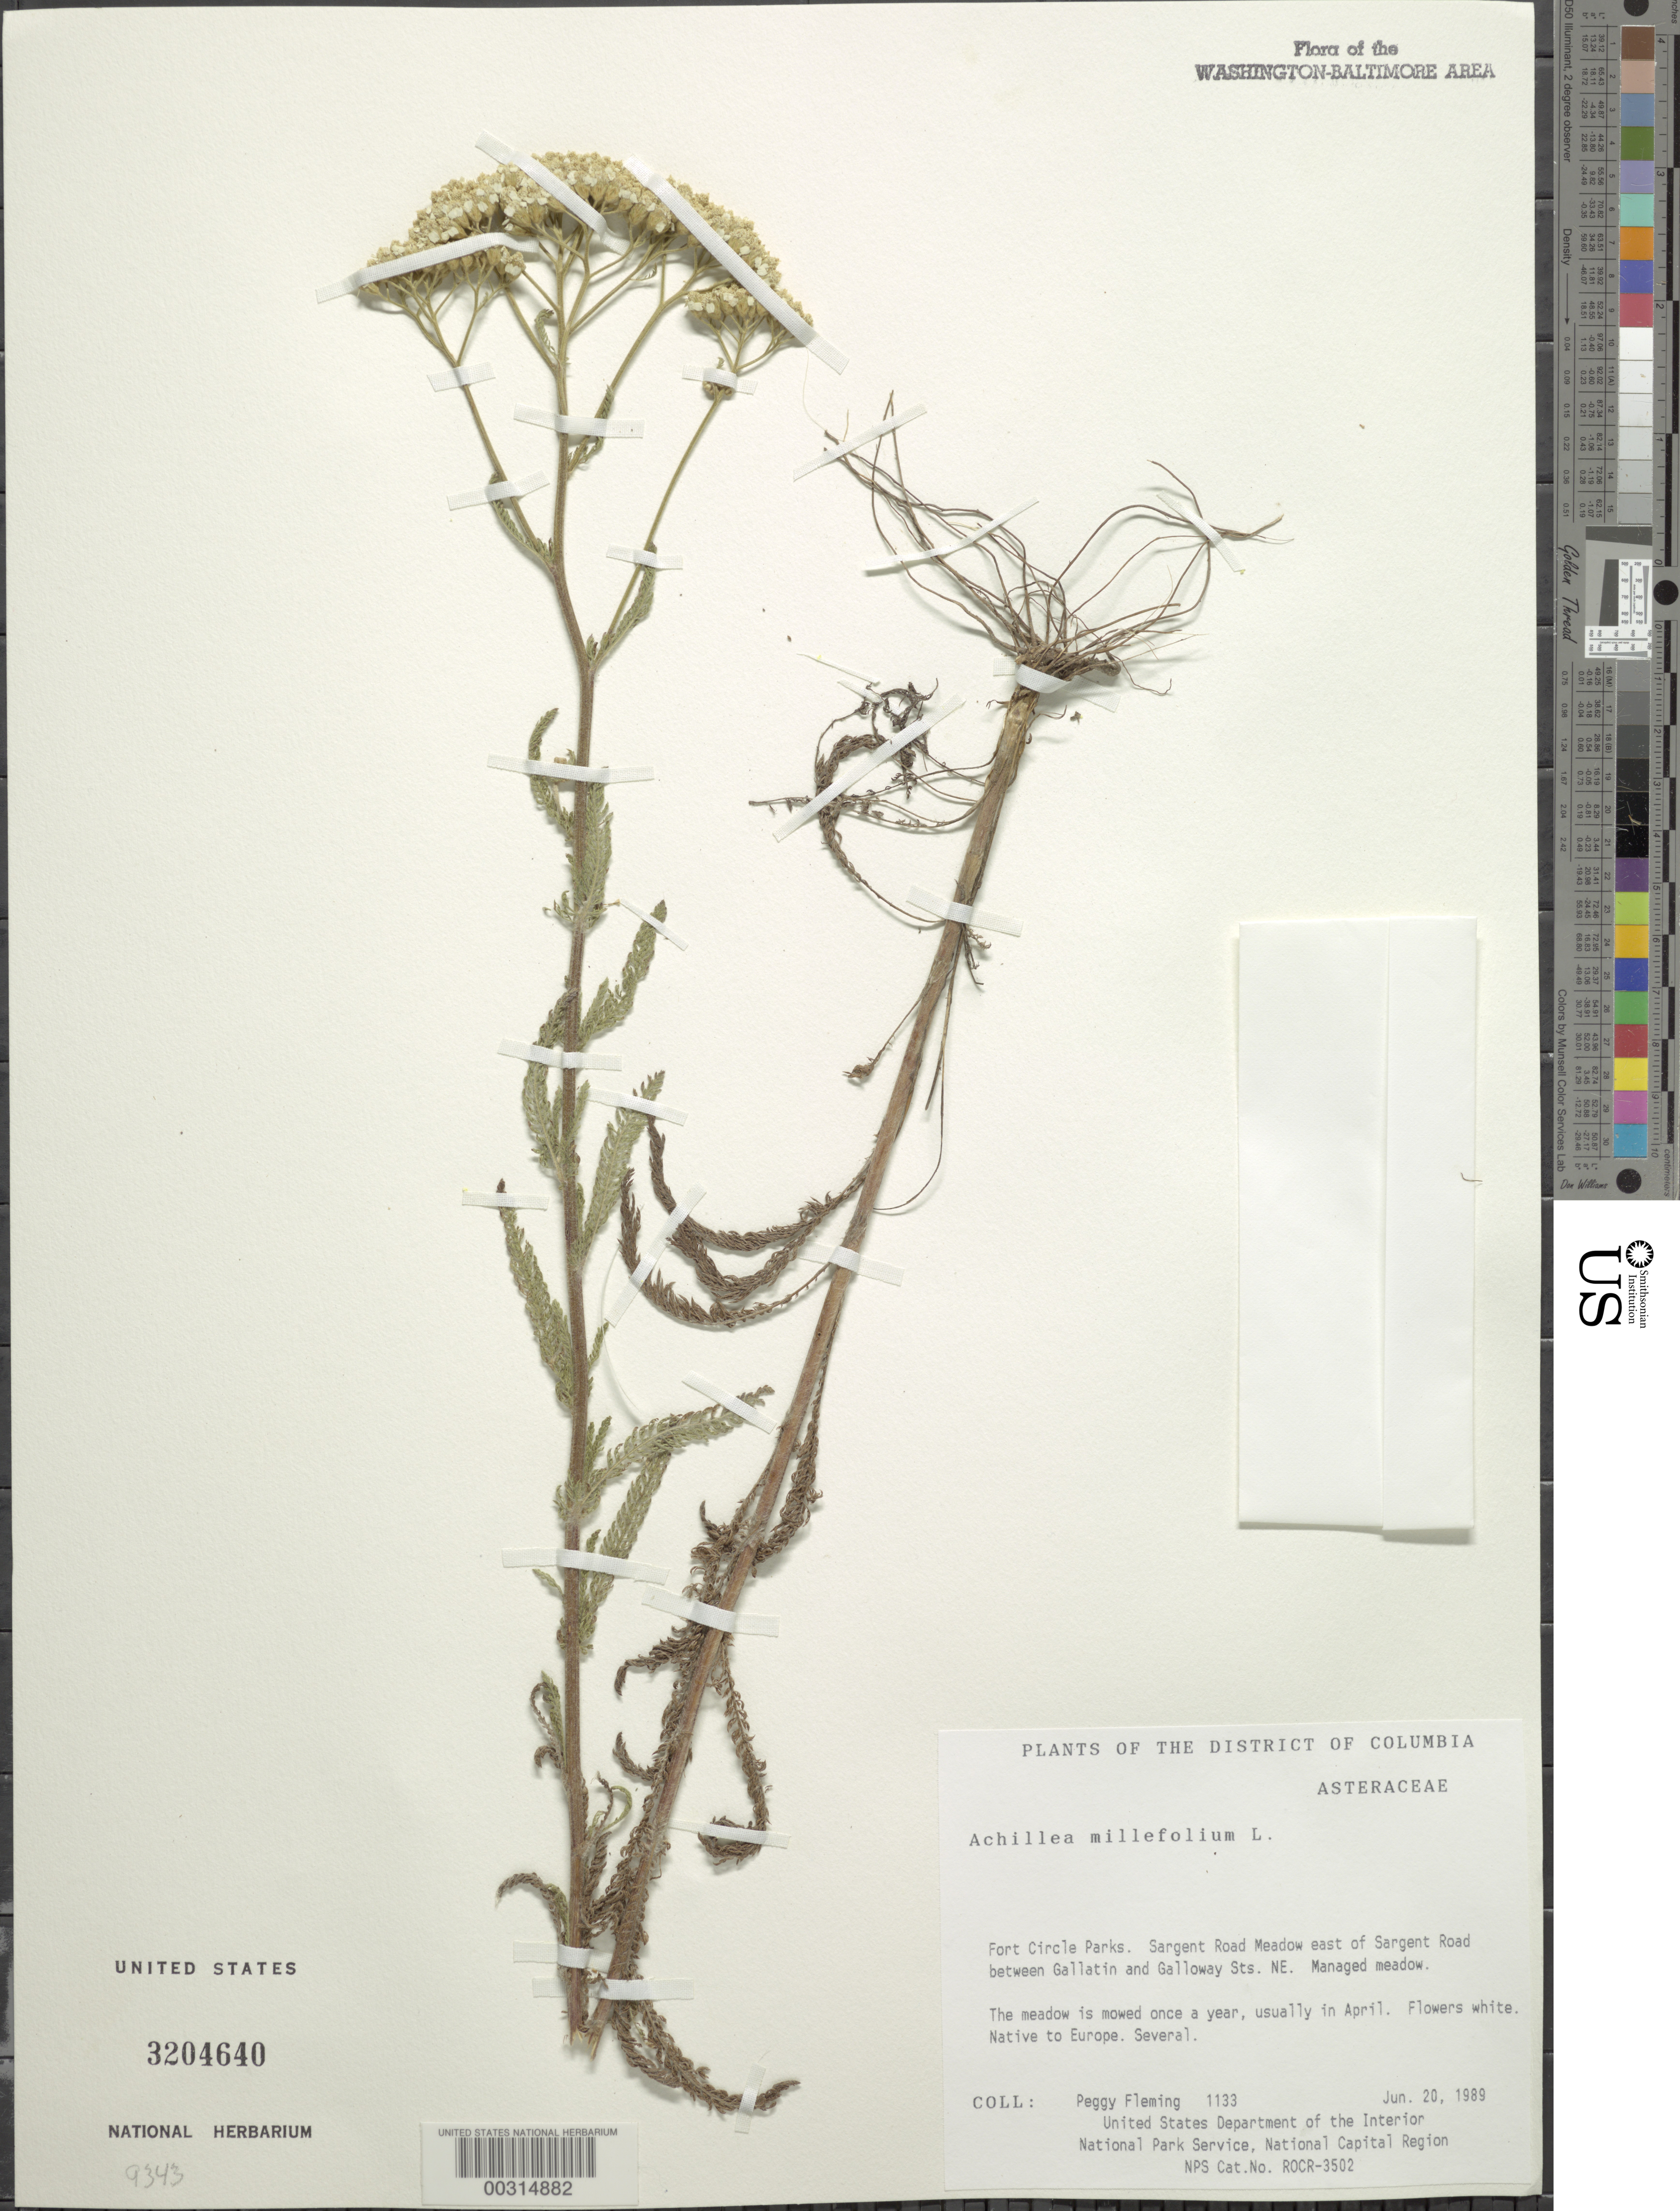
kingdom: Plantae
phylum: Tracheophyta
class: Magnoliopsida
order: Asterales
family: Asteraceae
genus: Achillea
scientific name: Achillea millefolium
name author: L.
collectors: P. Fleming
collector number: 1133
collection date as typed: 20 Jun 1989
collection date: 1989-06-20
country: United States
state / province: District of Columbia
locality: Fort Circle Parks, Sargent Road meadow E of Sargent Rd between Gallatin and Galloway Sts, NE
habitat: Meadow mowed usually in April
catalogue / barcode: US 3204640